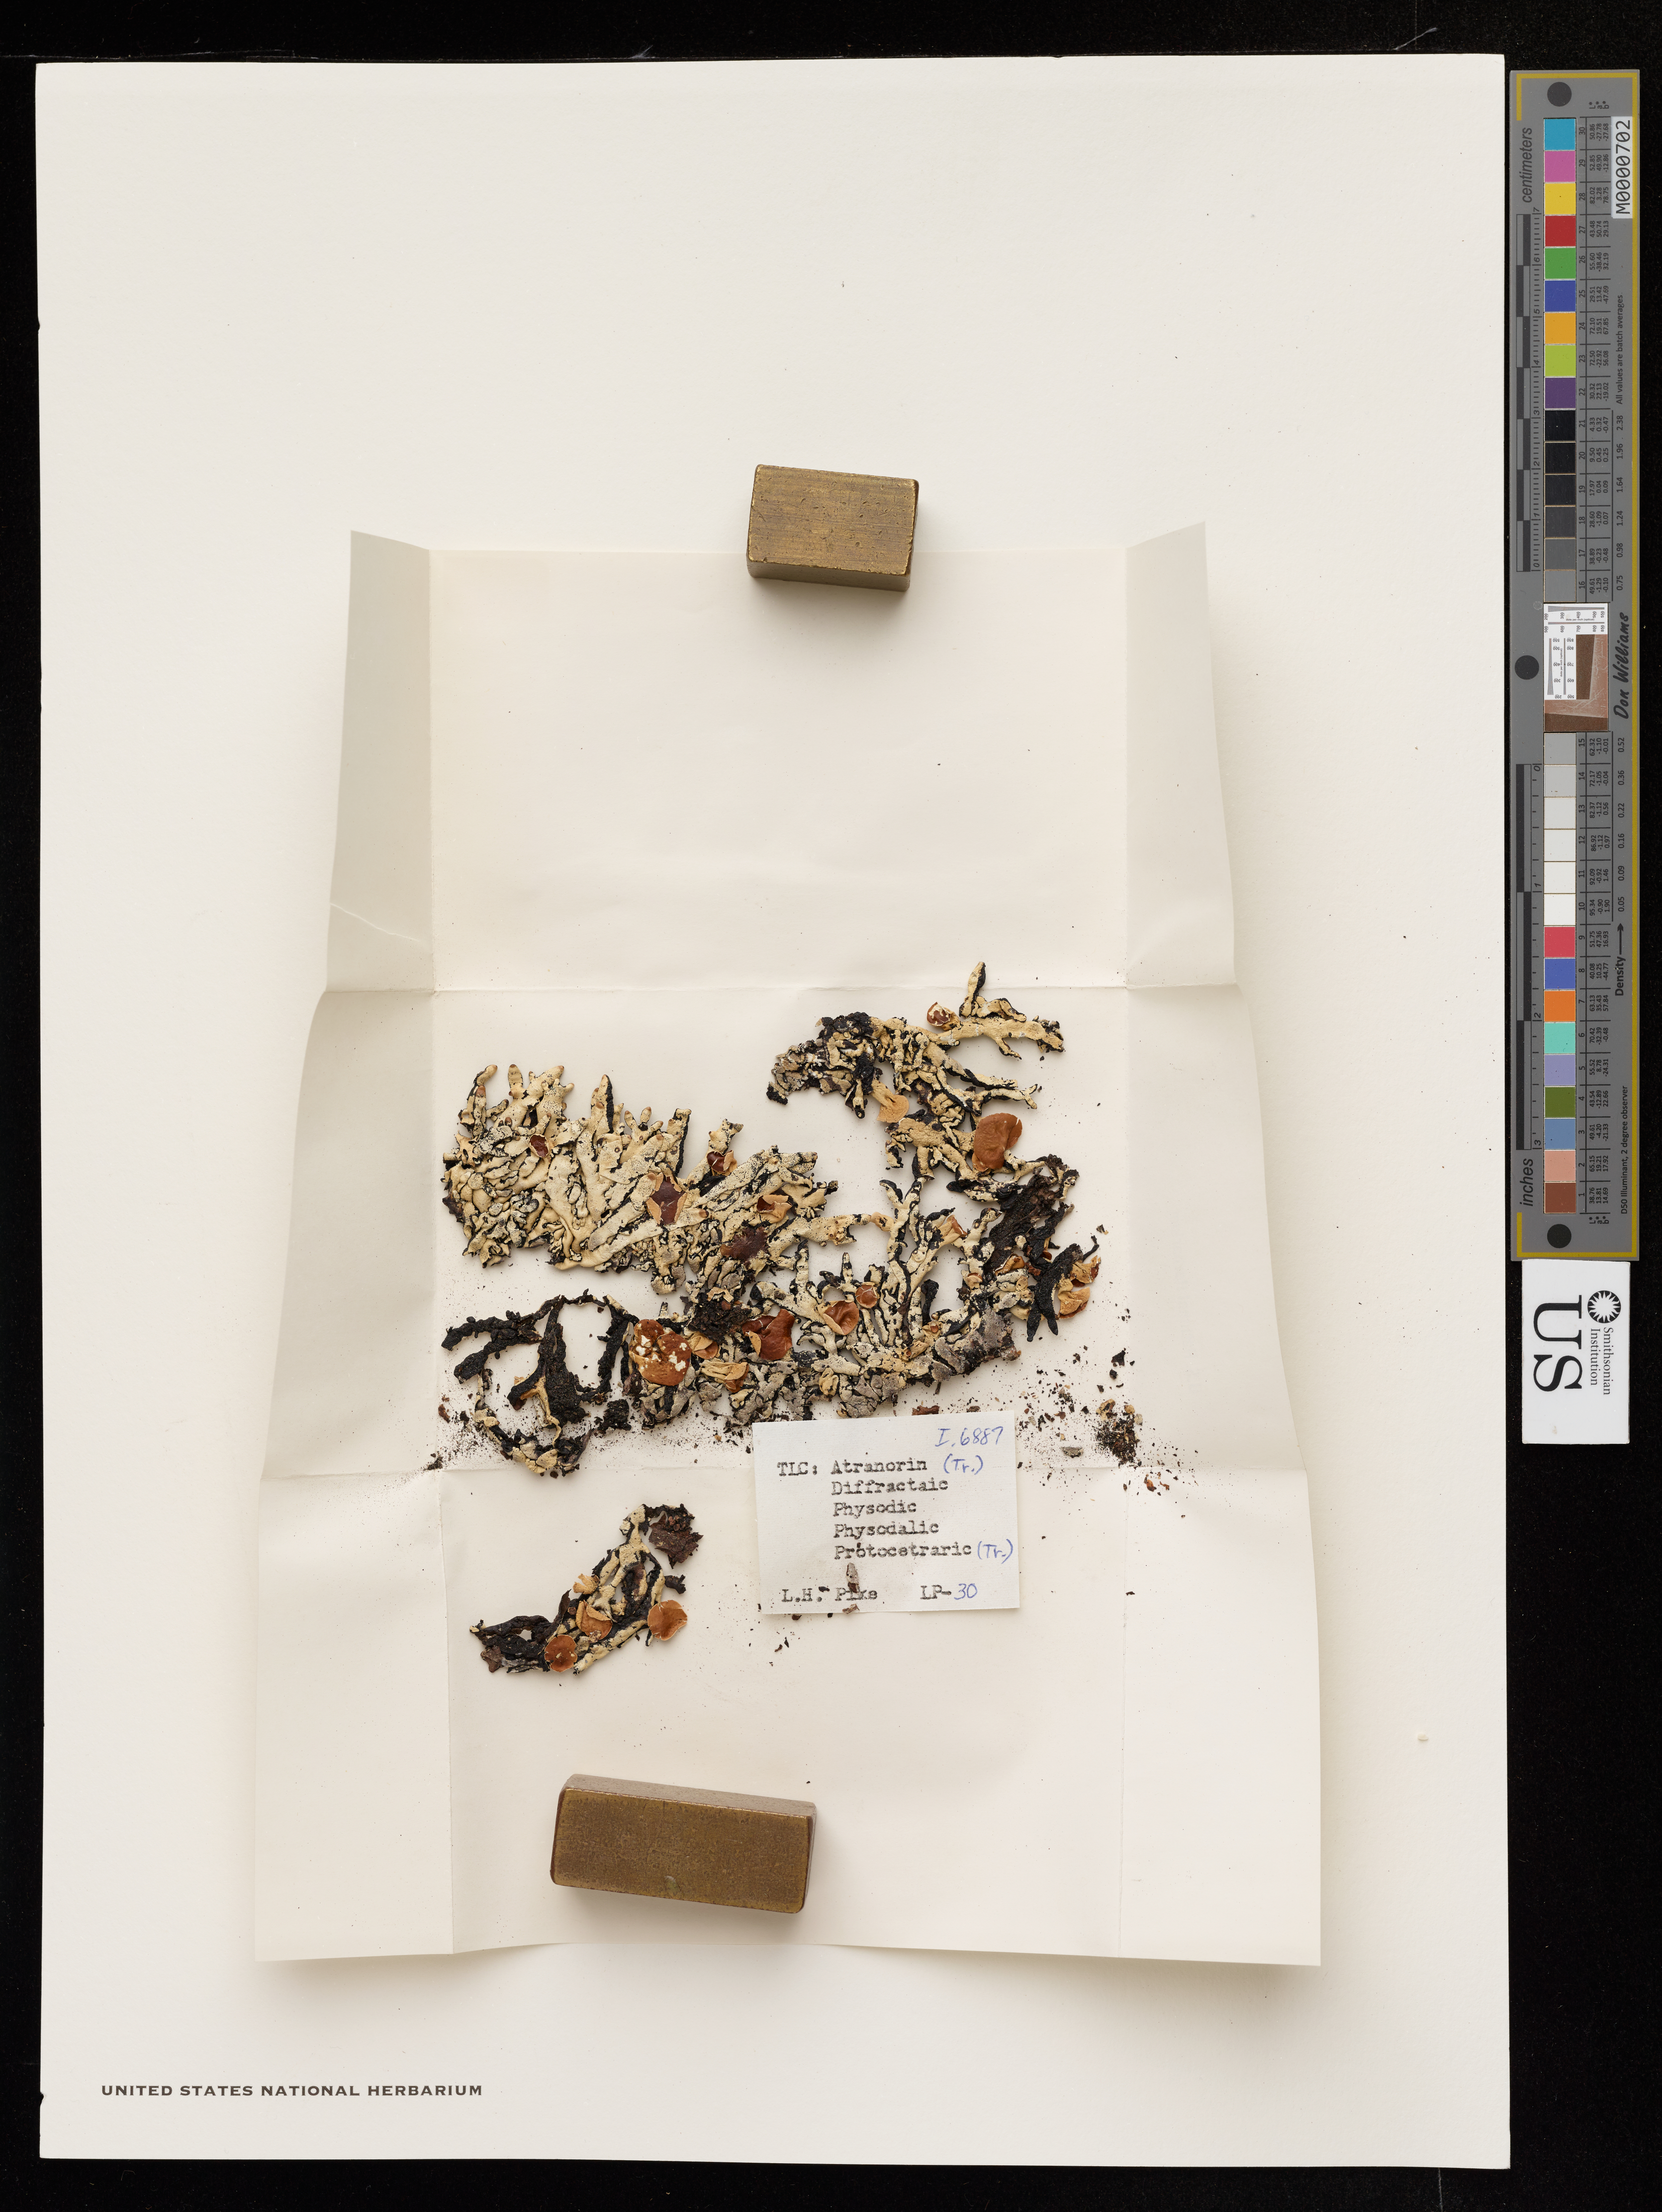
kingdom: Fungi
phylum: Ascomycota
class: Lecanoromycetes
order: Lecanorales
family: Parmeliaceae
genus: Hypogymnia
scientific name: Hypogymnia enteromorpha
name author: (Ach.) Nyl.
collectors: R. Ireland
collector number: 6887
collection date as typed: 24 Jul 1962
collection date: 1962-07-24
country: United States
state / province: Washington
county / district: Mason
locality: Olympic nat. park